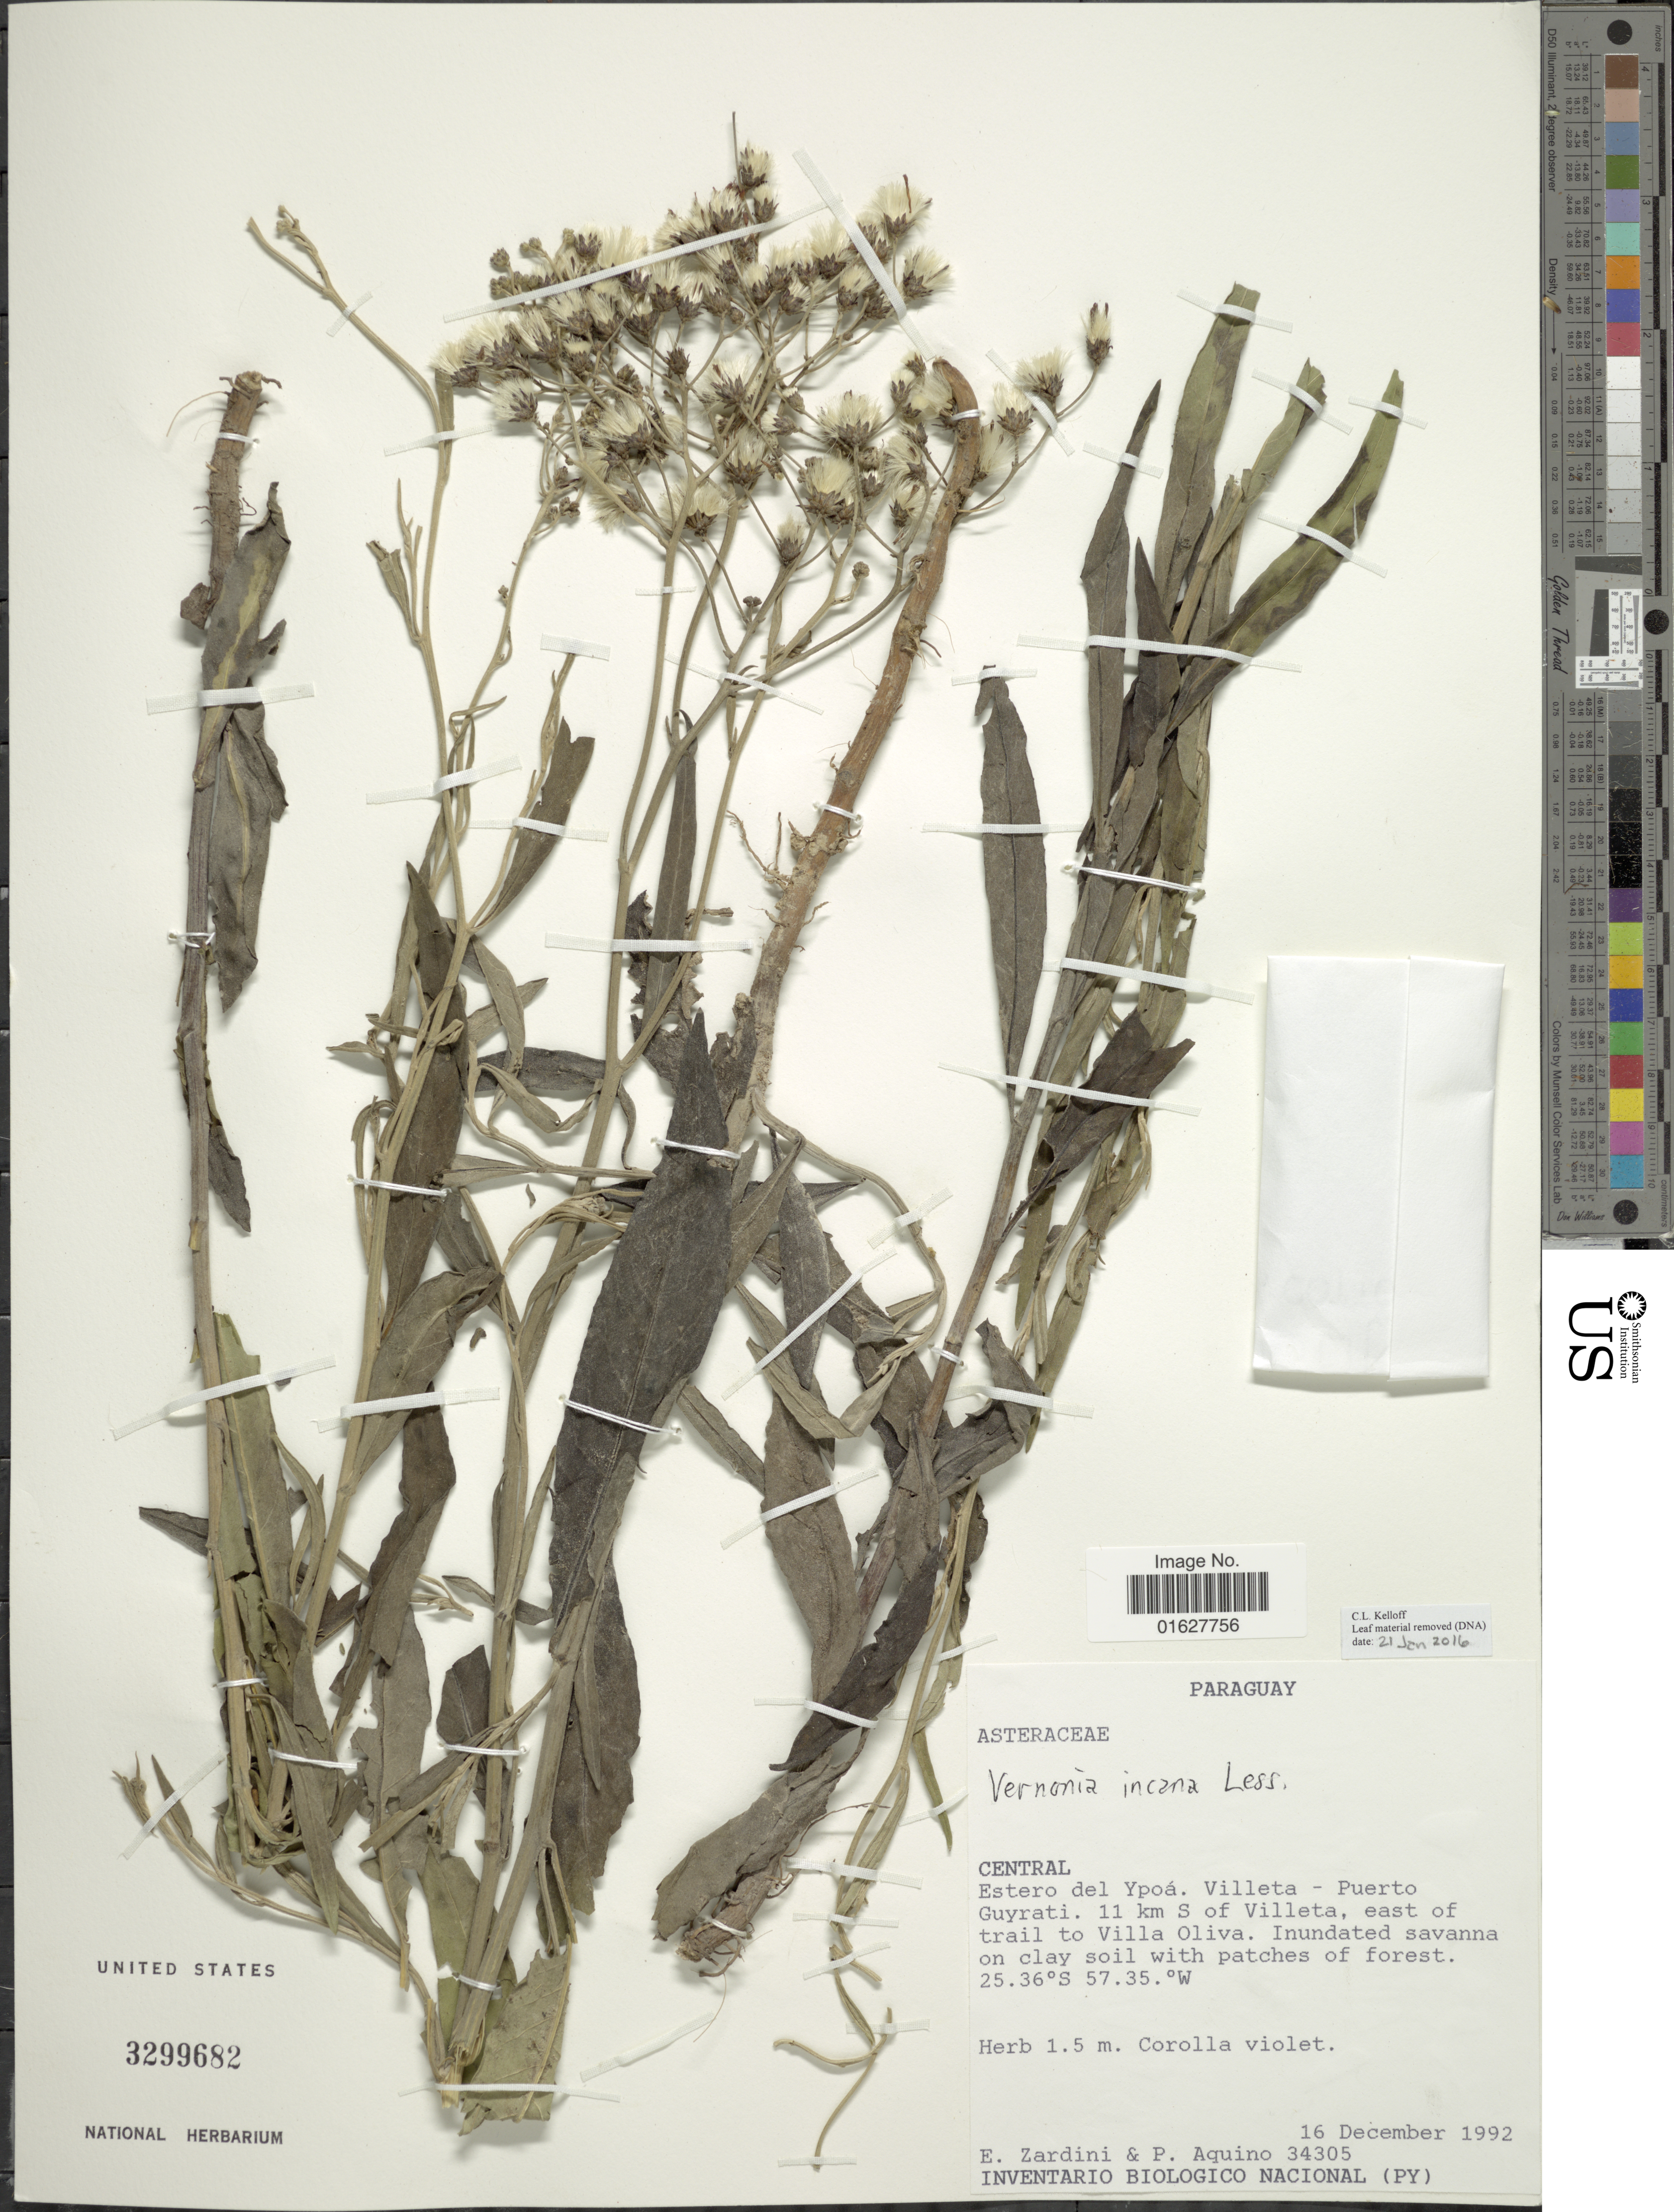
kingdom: Plantae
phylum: Tracheophyta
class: Magnoliopsida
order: Asterales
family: Asteraceae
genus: Vernonia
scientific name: Vernonia incana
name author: Less.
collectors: E. M. Zardini & P. Aquino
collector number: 34305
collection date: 1992-12-16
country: Paraguay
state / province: Central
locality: Paraguay, Central. Estero del Ypoa. Villeta - Puerto Guyrati. 11 km S of Villeta, east of trail to Villa Oliva. Inundated savanna on clay soil with patches of forest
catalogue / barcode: US 3299682